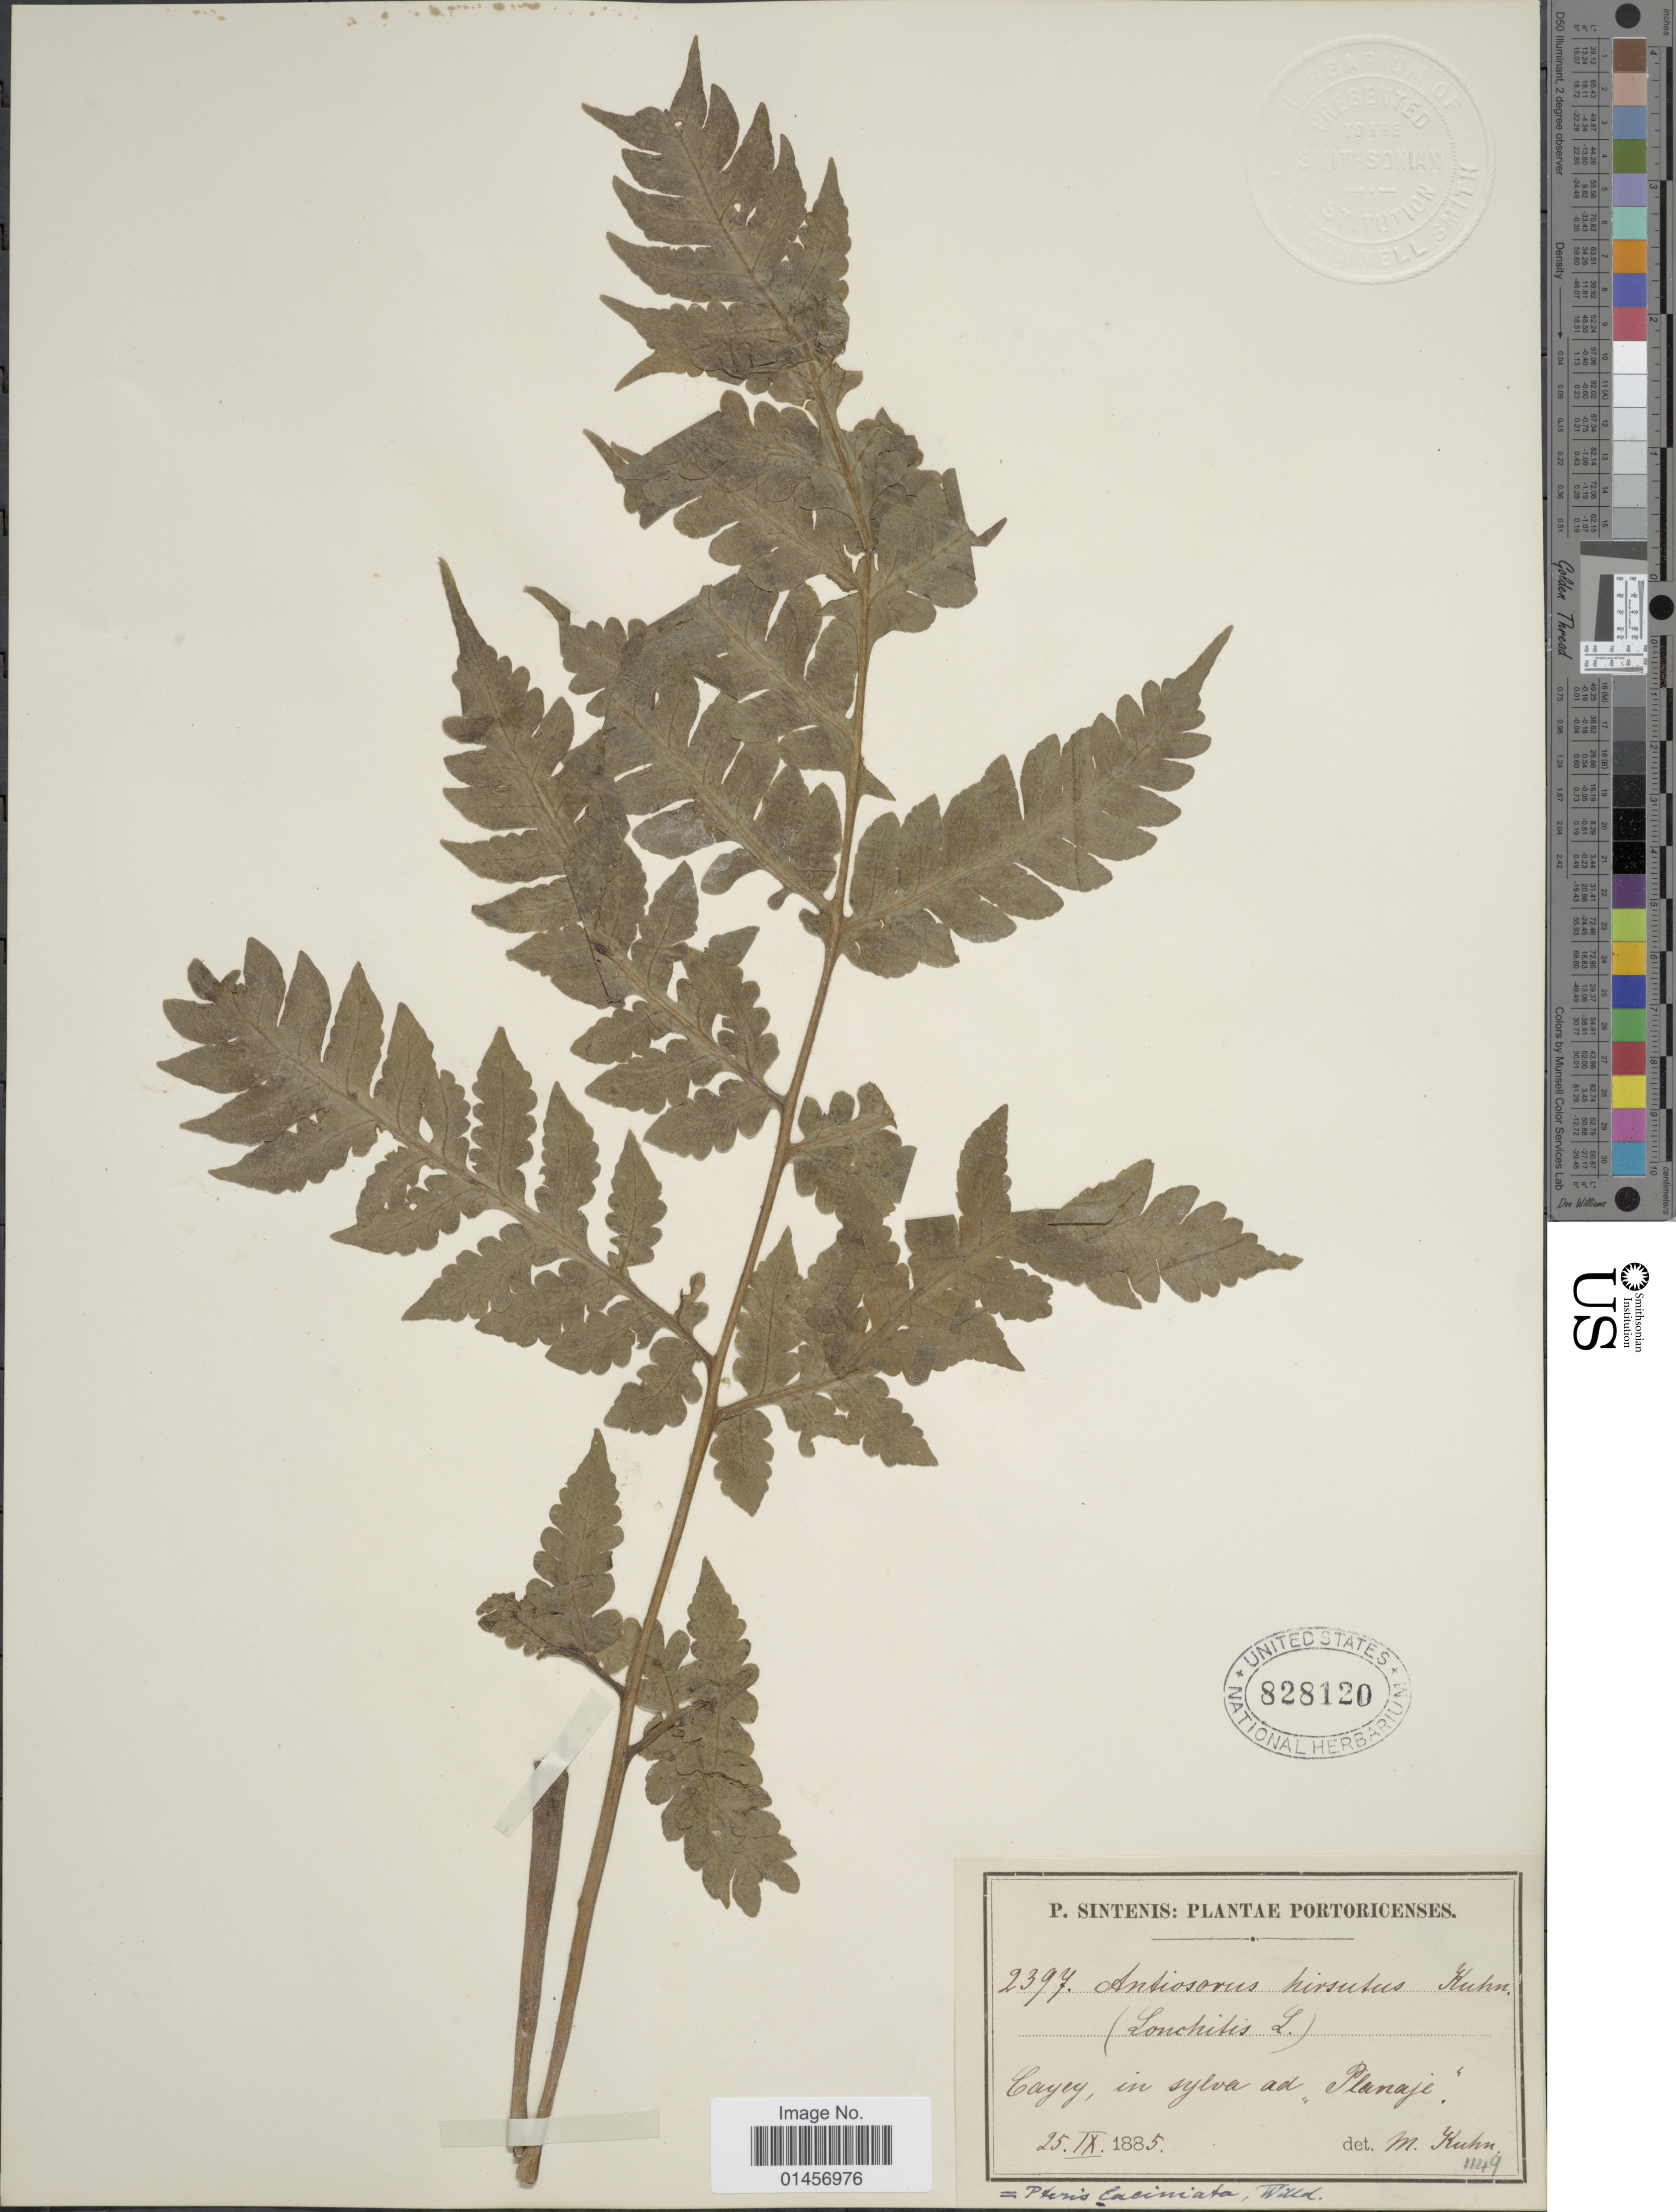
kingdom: Plantae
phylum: Tracheophyta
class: Polypodiopsida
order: Polypodiales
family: Lonchitidaceae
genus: Lonchitis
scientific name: Lonchitis hirsuta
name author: L.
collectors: P. Sintenis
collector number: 1149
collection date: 1885-09-25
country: Puerto Rico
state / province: Çayey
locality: Cayey, in sylva ad Planaje.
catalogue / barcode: US 828120